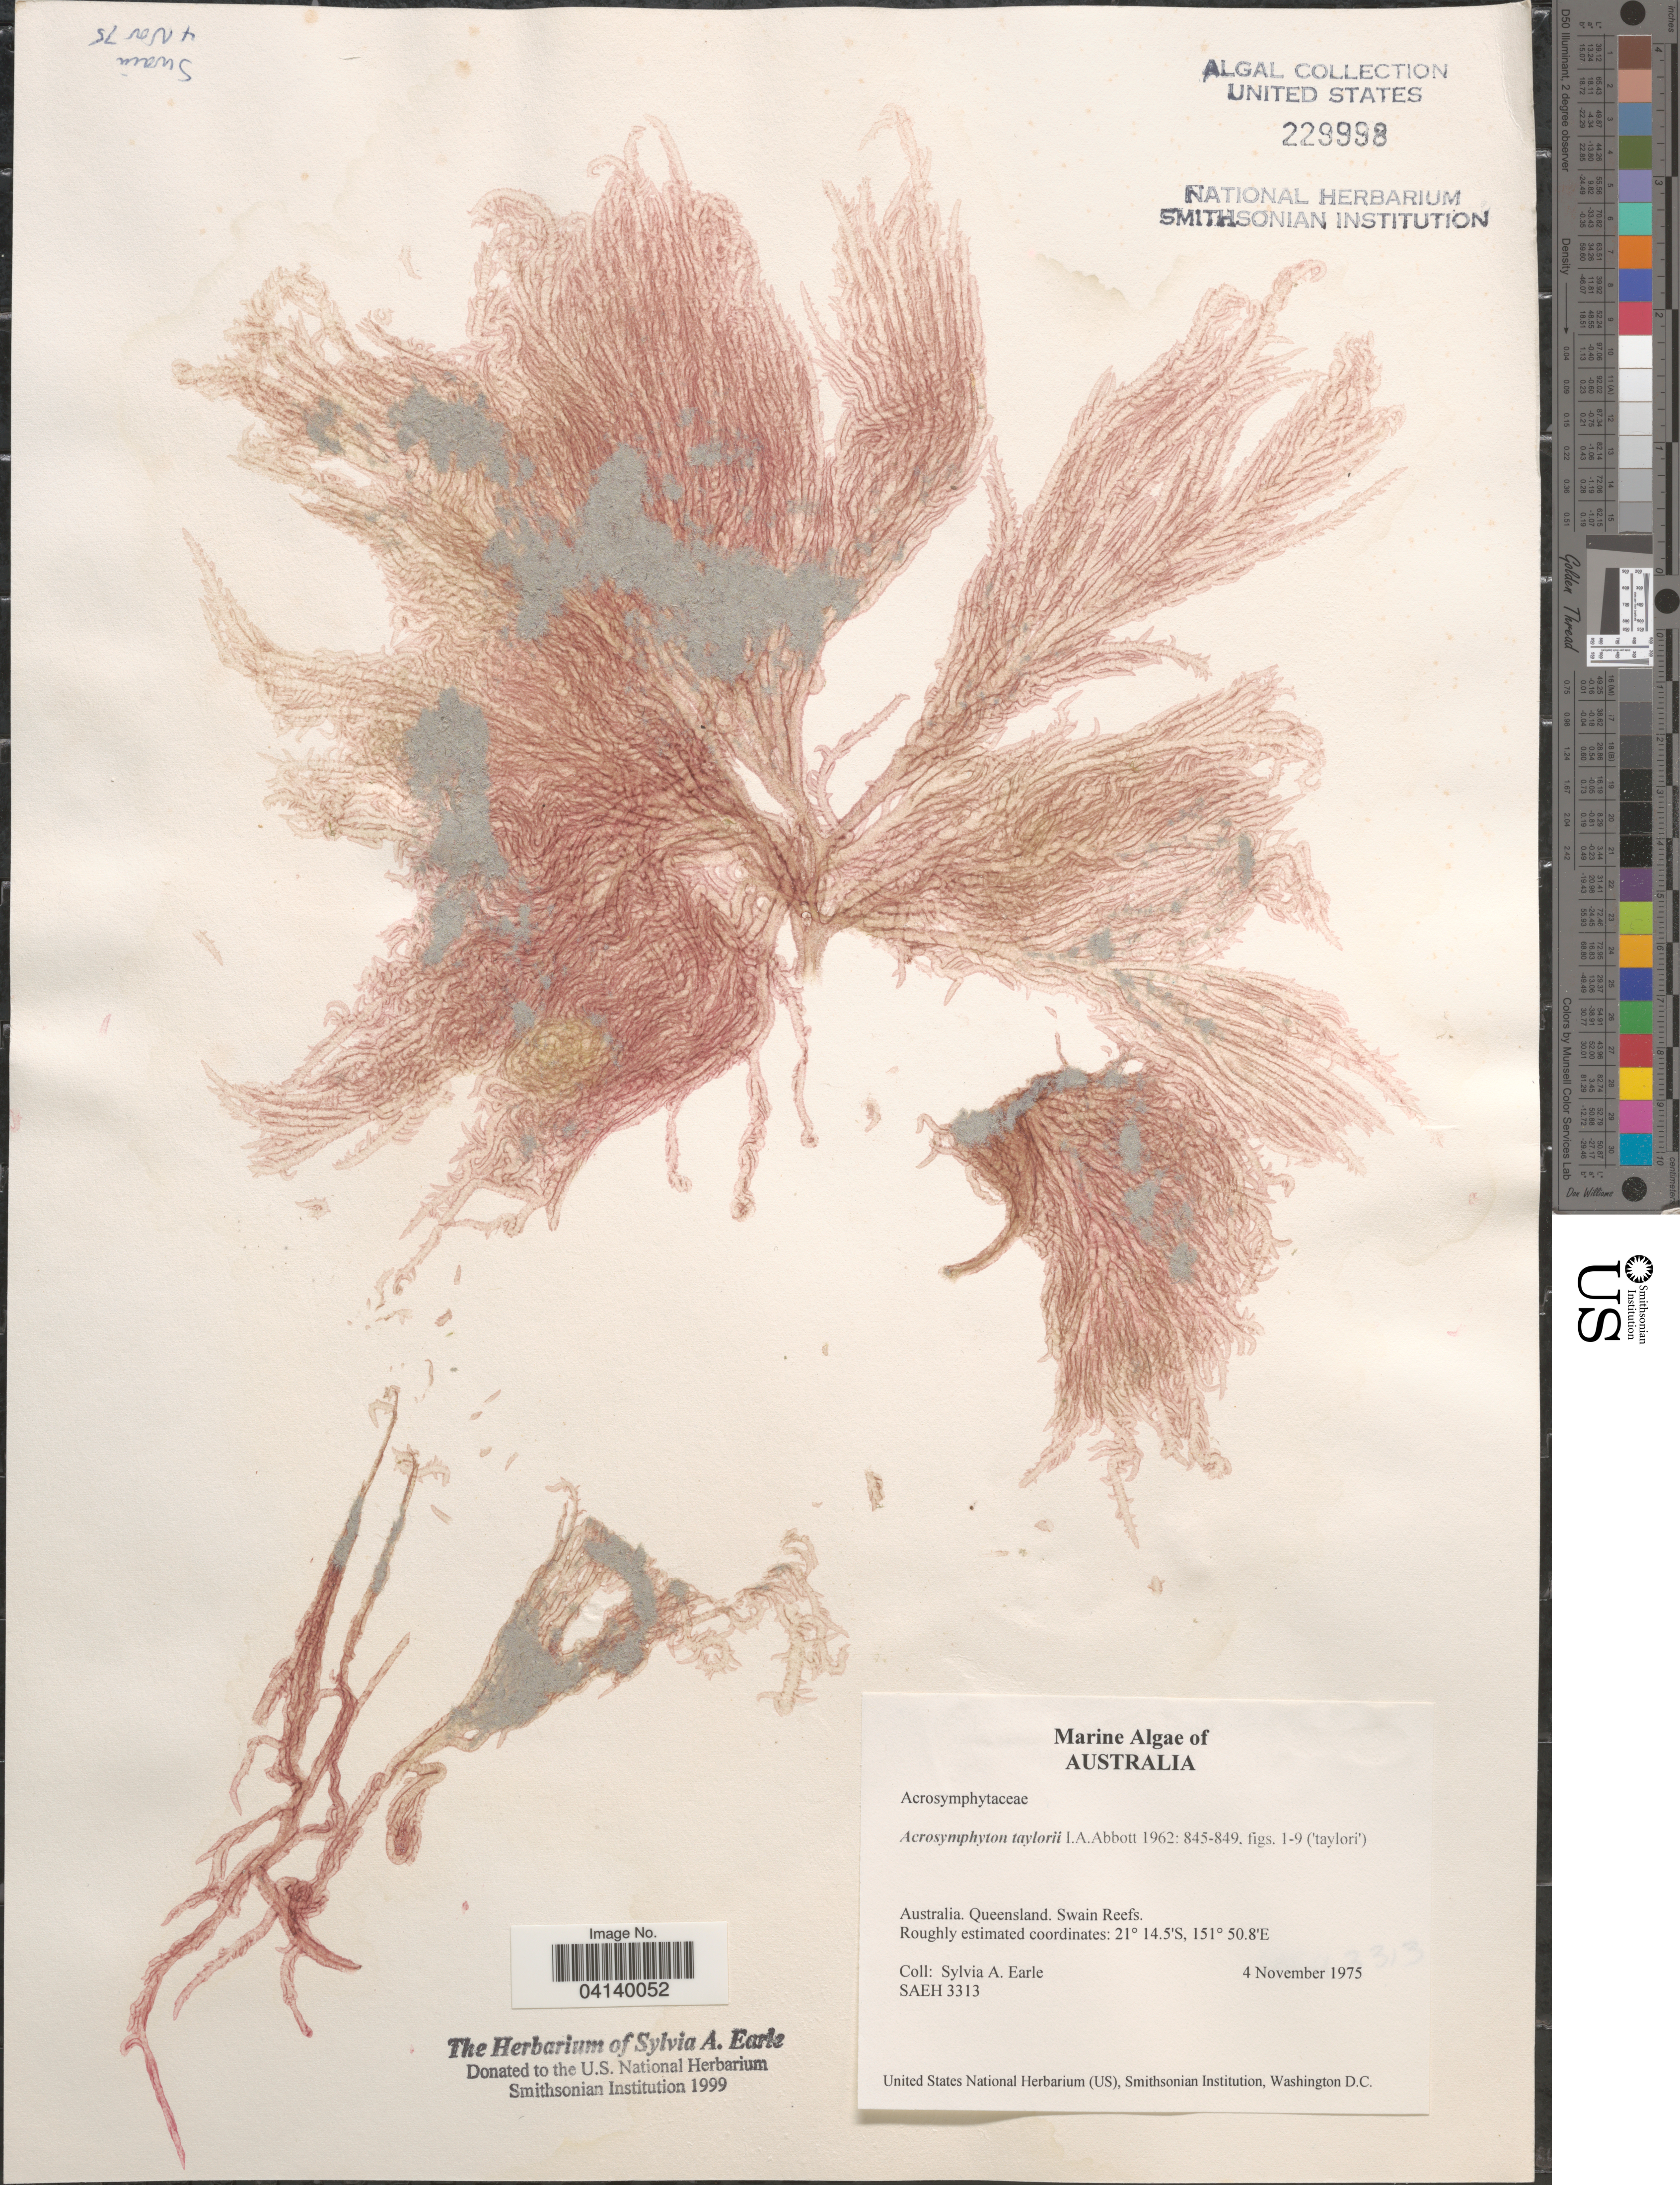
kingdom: Plantae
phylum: Rhodophyta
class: Florideophyceae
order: Acrosymphytales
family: Acrosymphytaceae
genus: Acrosymphyton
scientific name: Acrosymphyton taylorii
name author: I.A. Abbott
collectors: S. A. Earle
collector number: SAEH3313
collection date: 1975-11-04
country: Australia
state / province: Queensland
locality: Swain Reefs.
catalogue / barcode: US 229998